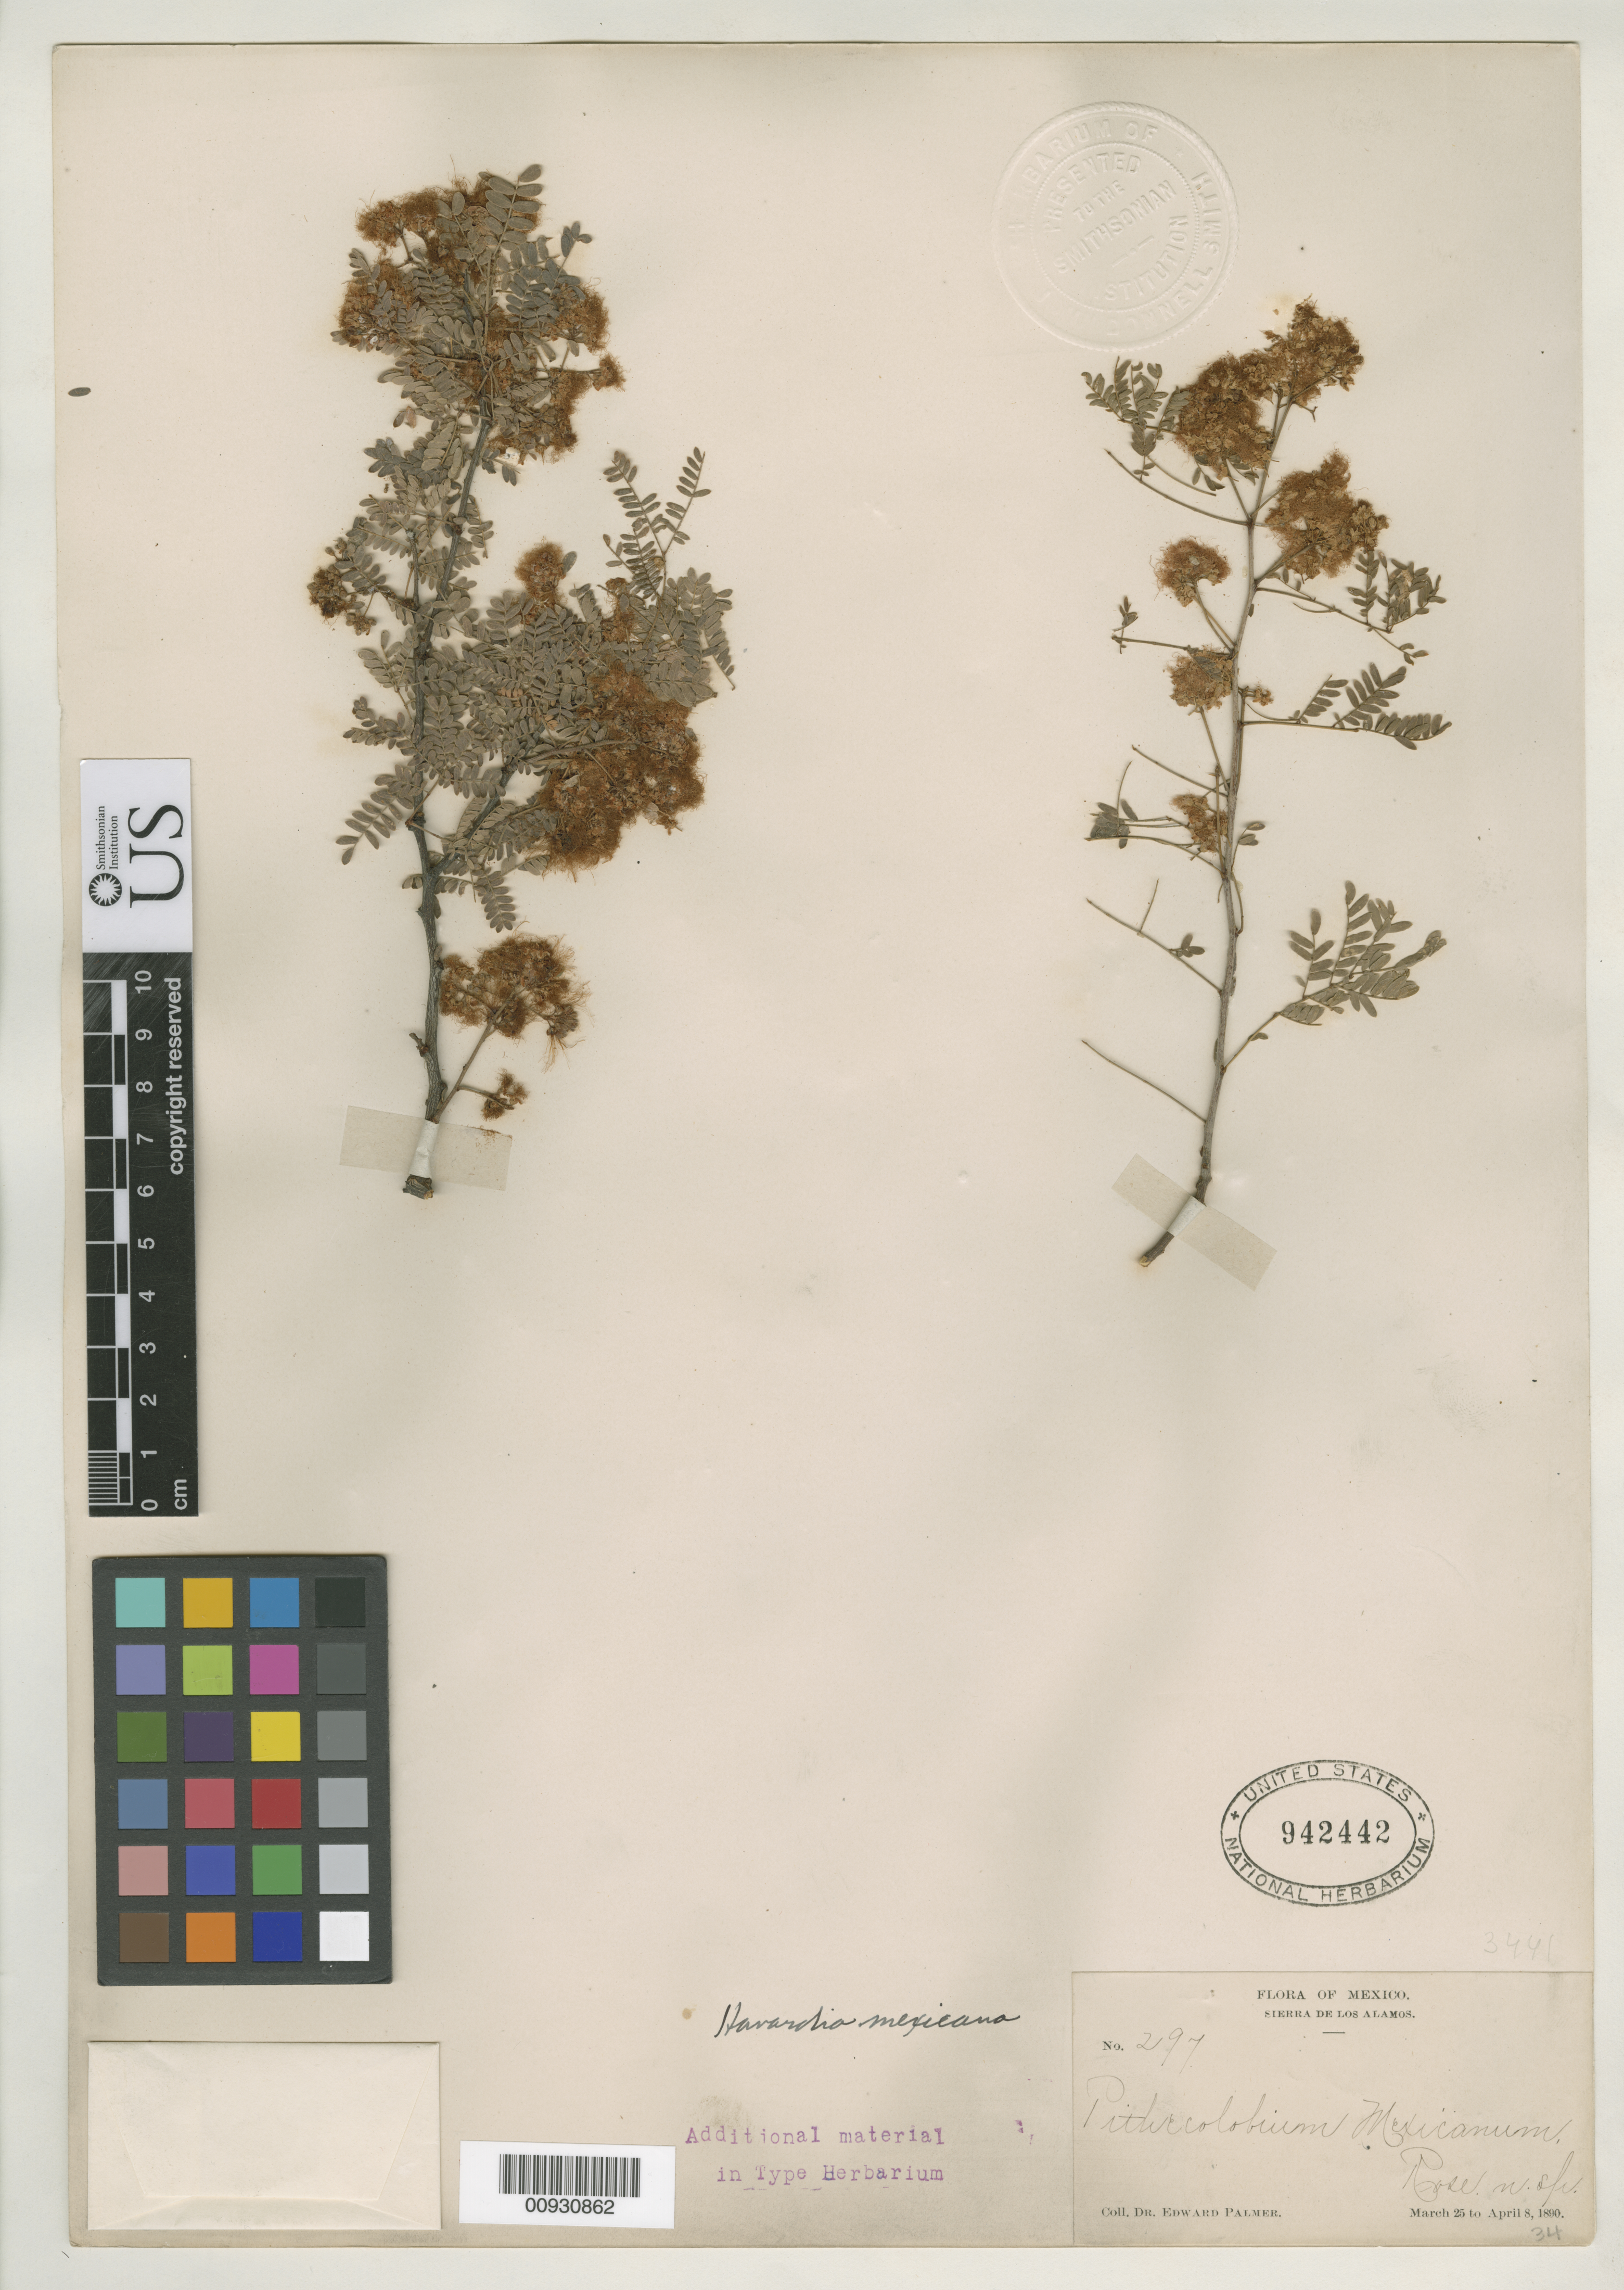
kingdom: Plantae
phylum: Tracheophyta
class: Magnoliopsida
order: Fabales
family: Fabaceae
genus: Pithecellobium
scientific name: Pithecellobium mexicanum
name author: Rose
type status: Isolectotype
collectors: E. Palmer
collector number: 297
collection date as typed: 25 Mar 1890 to 08 Apr 1890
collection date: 1890-03-25/1890-04-08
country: Mexico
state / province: Sonora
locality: Sierra de Los Alamos.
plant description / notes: Currently accepted name as cited by Barneby & Grimes (1996).; Specimen ex Herb. John Donnell Smith.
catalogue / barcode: US 942442